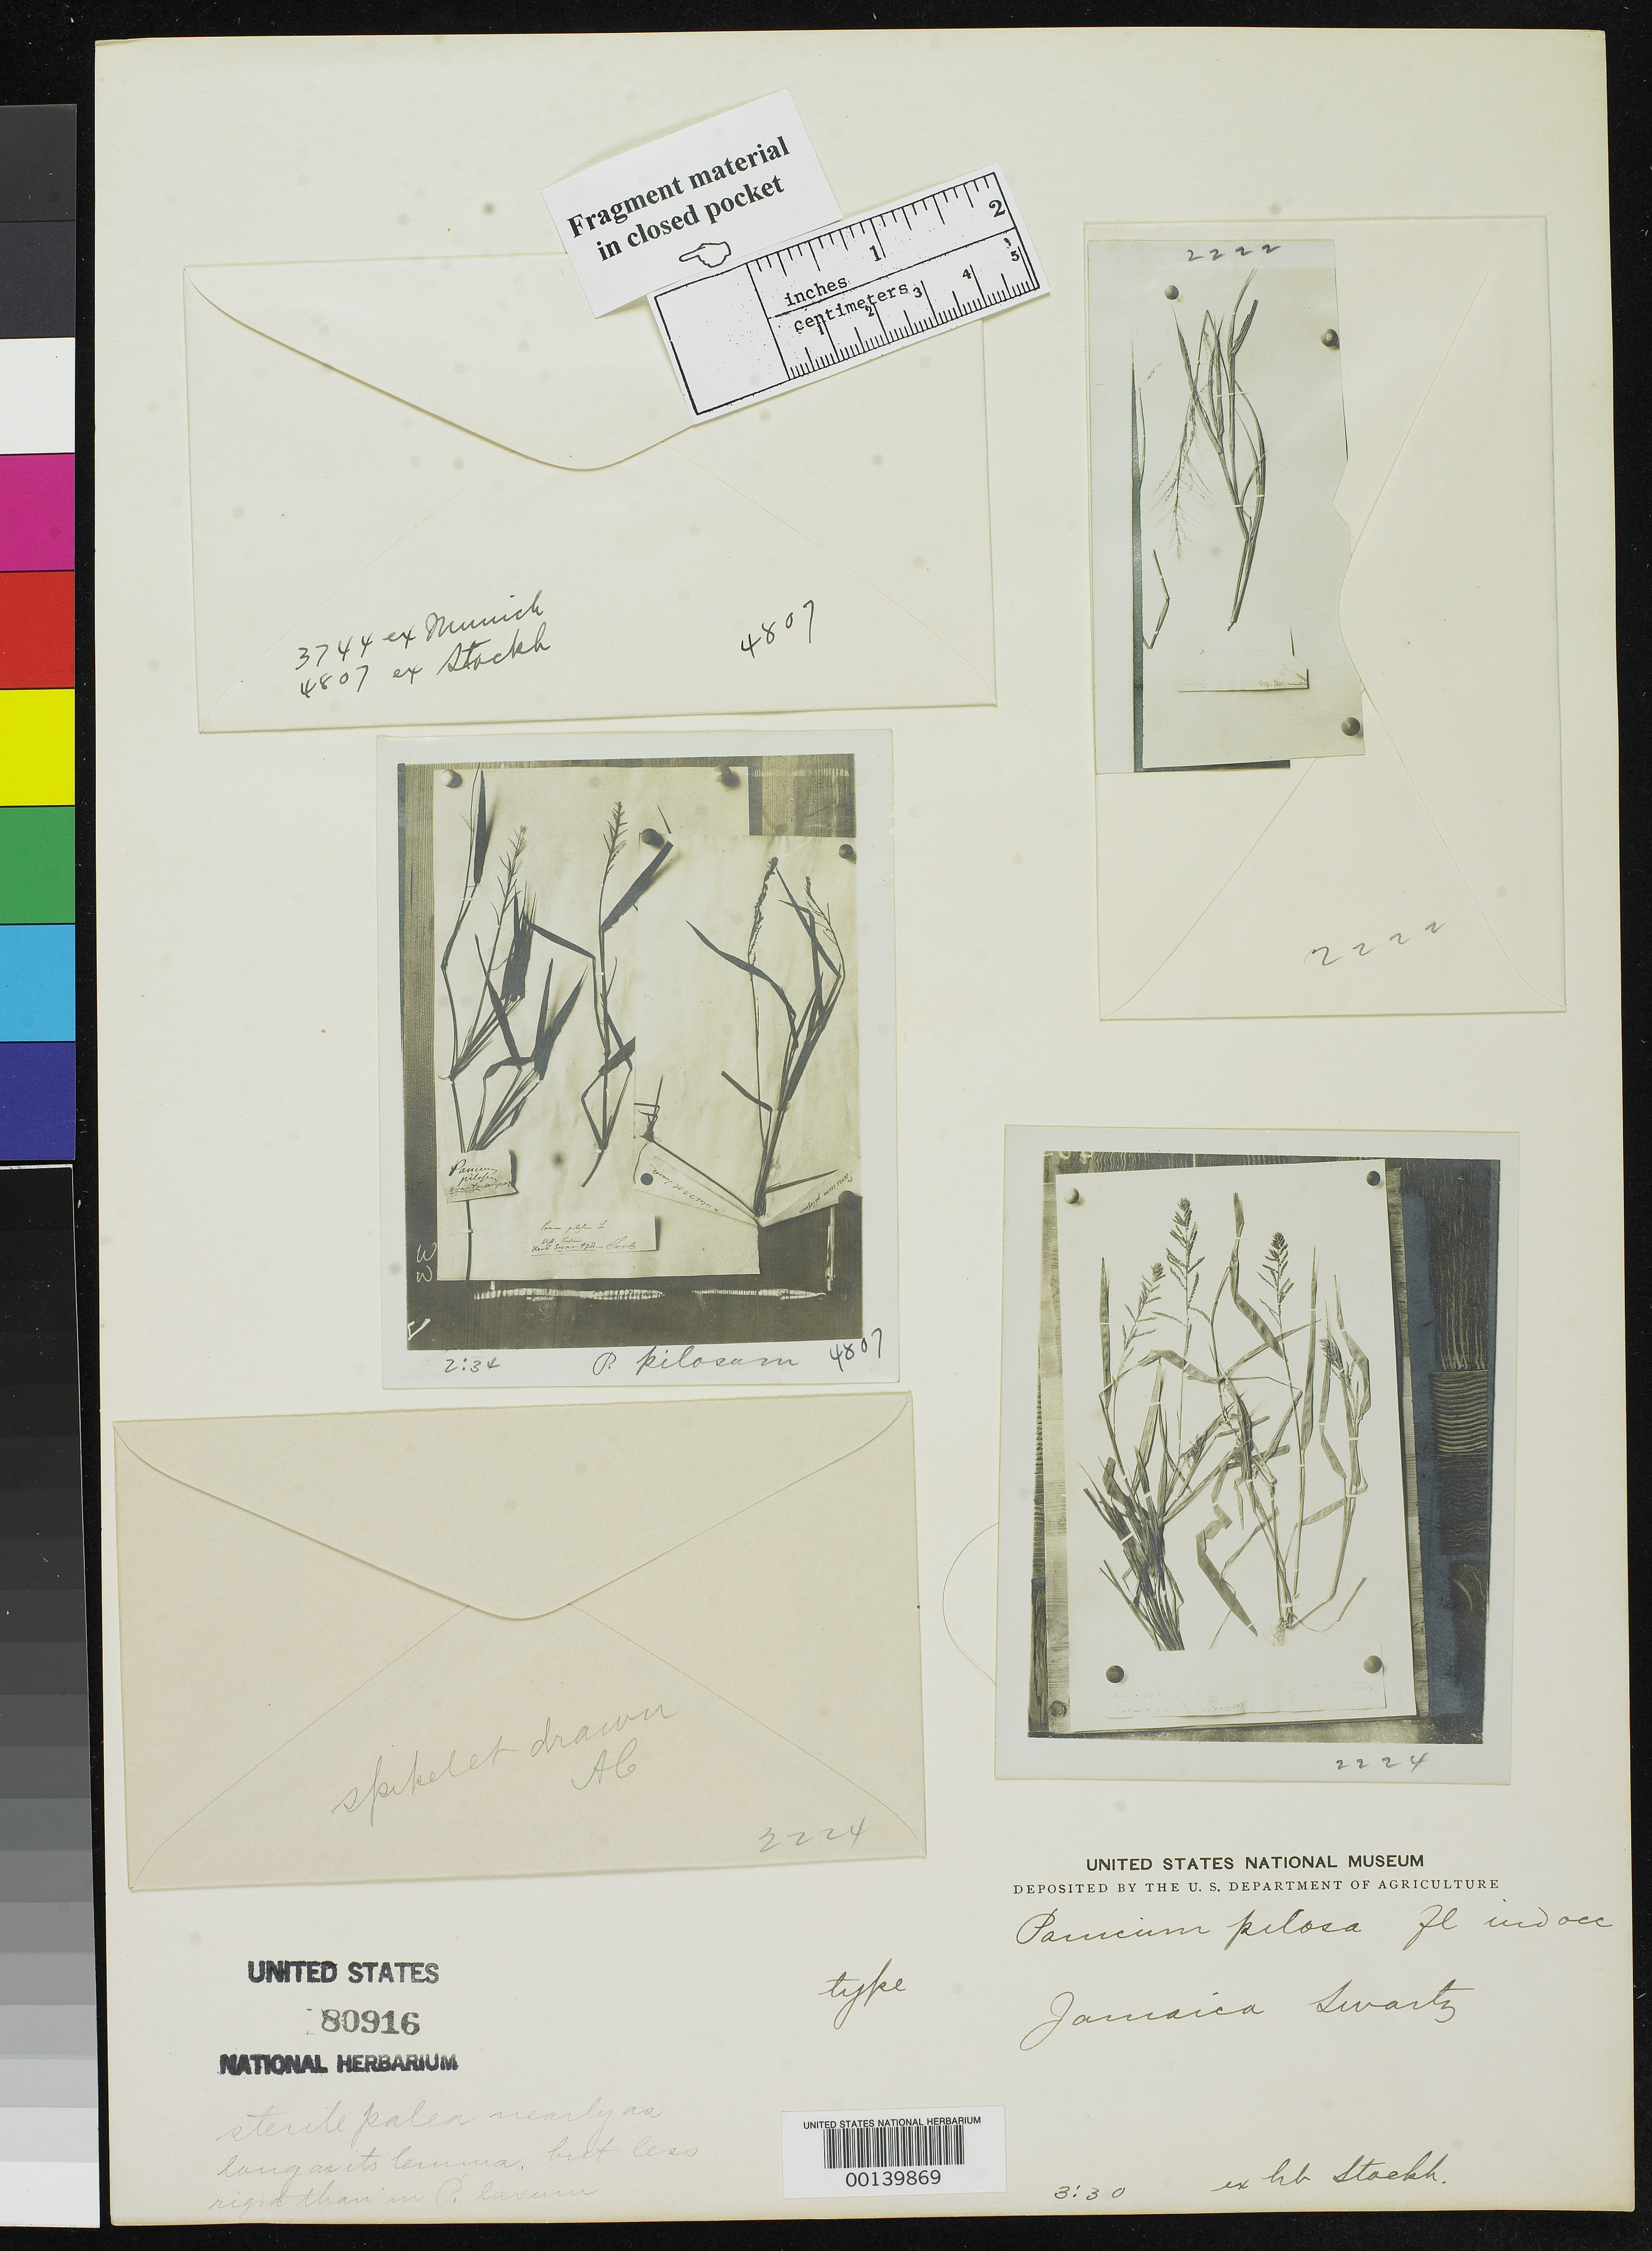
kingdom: Plantae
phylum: Tracheophyta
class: Liliopsida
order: Poales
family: Poaceae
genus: Panicum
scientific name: Panicum pilosum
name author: Sw.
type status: Type Fragment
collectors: O. P. Swartz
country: Jamaica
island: Greater Antilles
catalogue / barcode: US 80916